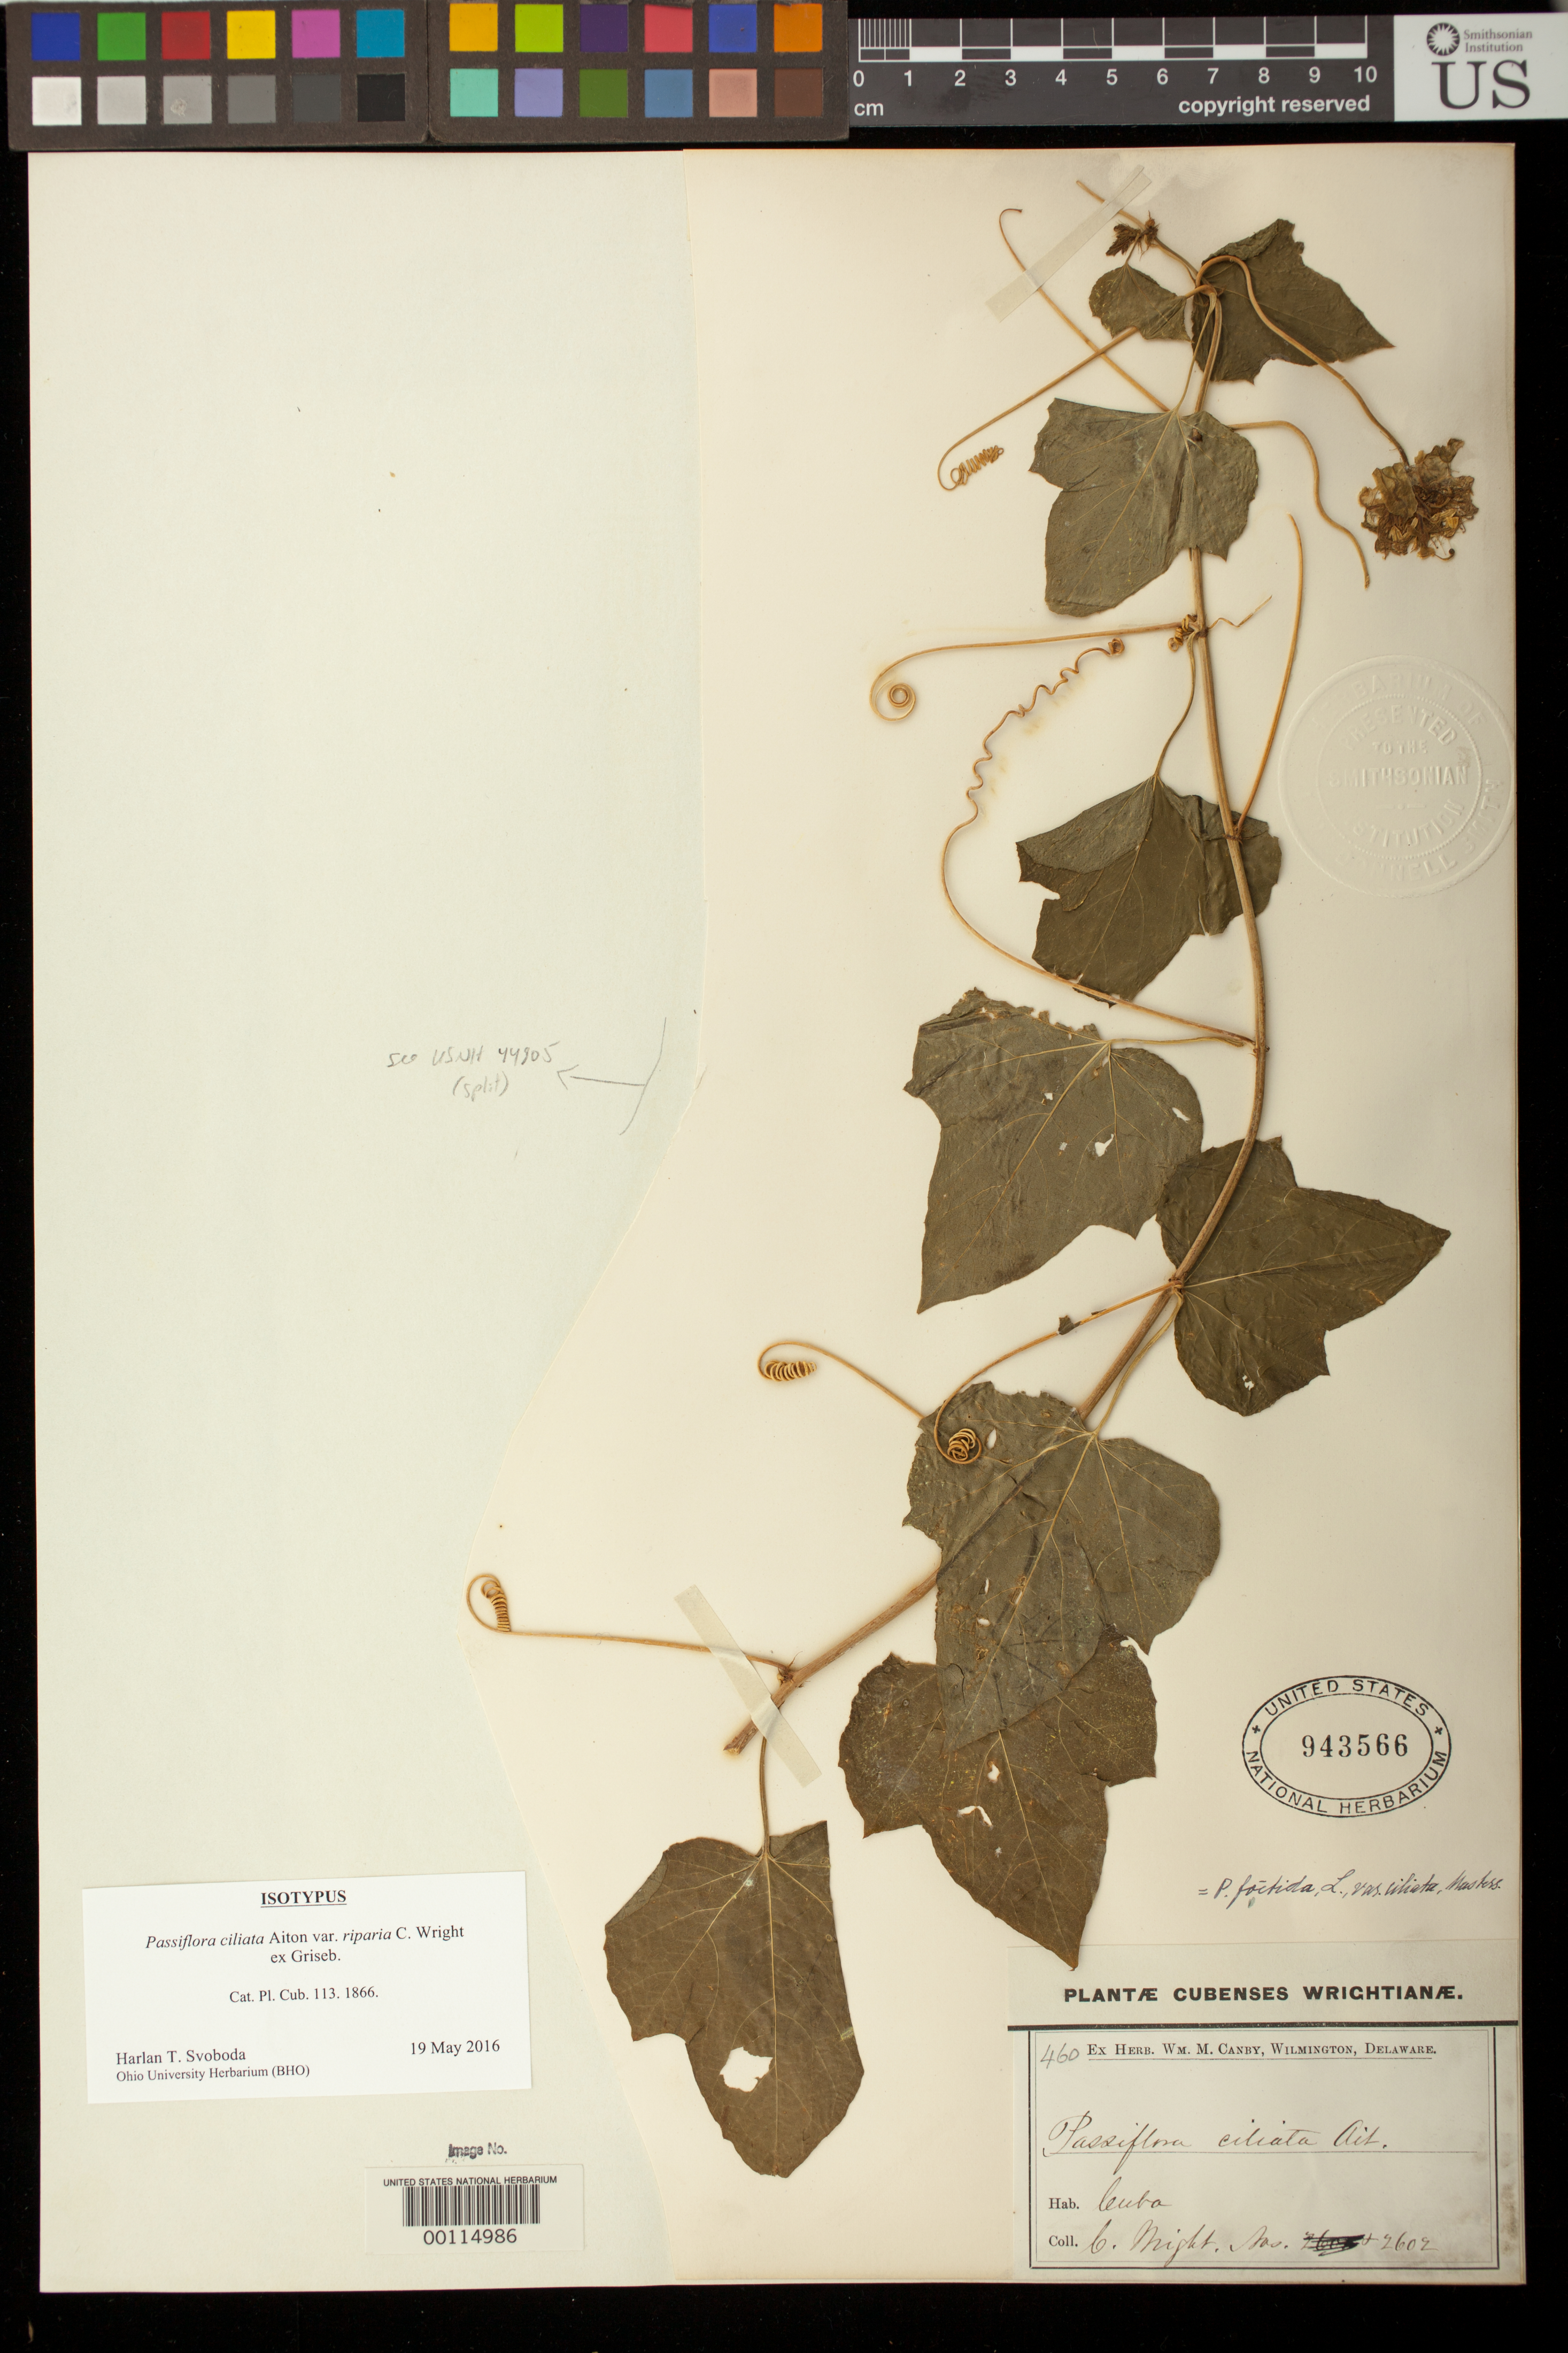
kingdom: Plantae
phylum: Tracheophyta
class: Magnoliopsida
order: Malpighiales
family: Passifloraceae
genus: Passiflora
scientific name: Passiflora ciliata var. riparia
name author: C. Wright in Griseb.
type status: Isotype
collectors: C. Wright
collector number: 2602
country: Cuba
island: Greater Antilles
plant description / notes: Material separated from this sheet was re-mounted as USNH 44905 (as Wright 2601, type collection of Passiflora ciliata var. quinqueloba Griseb.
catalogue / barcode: US 943566